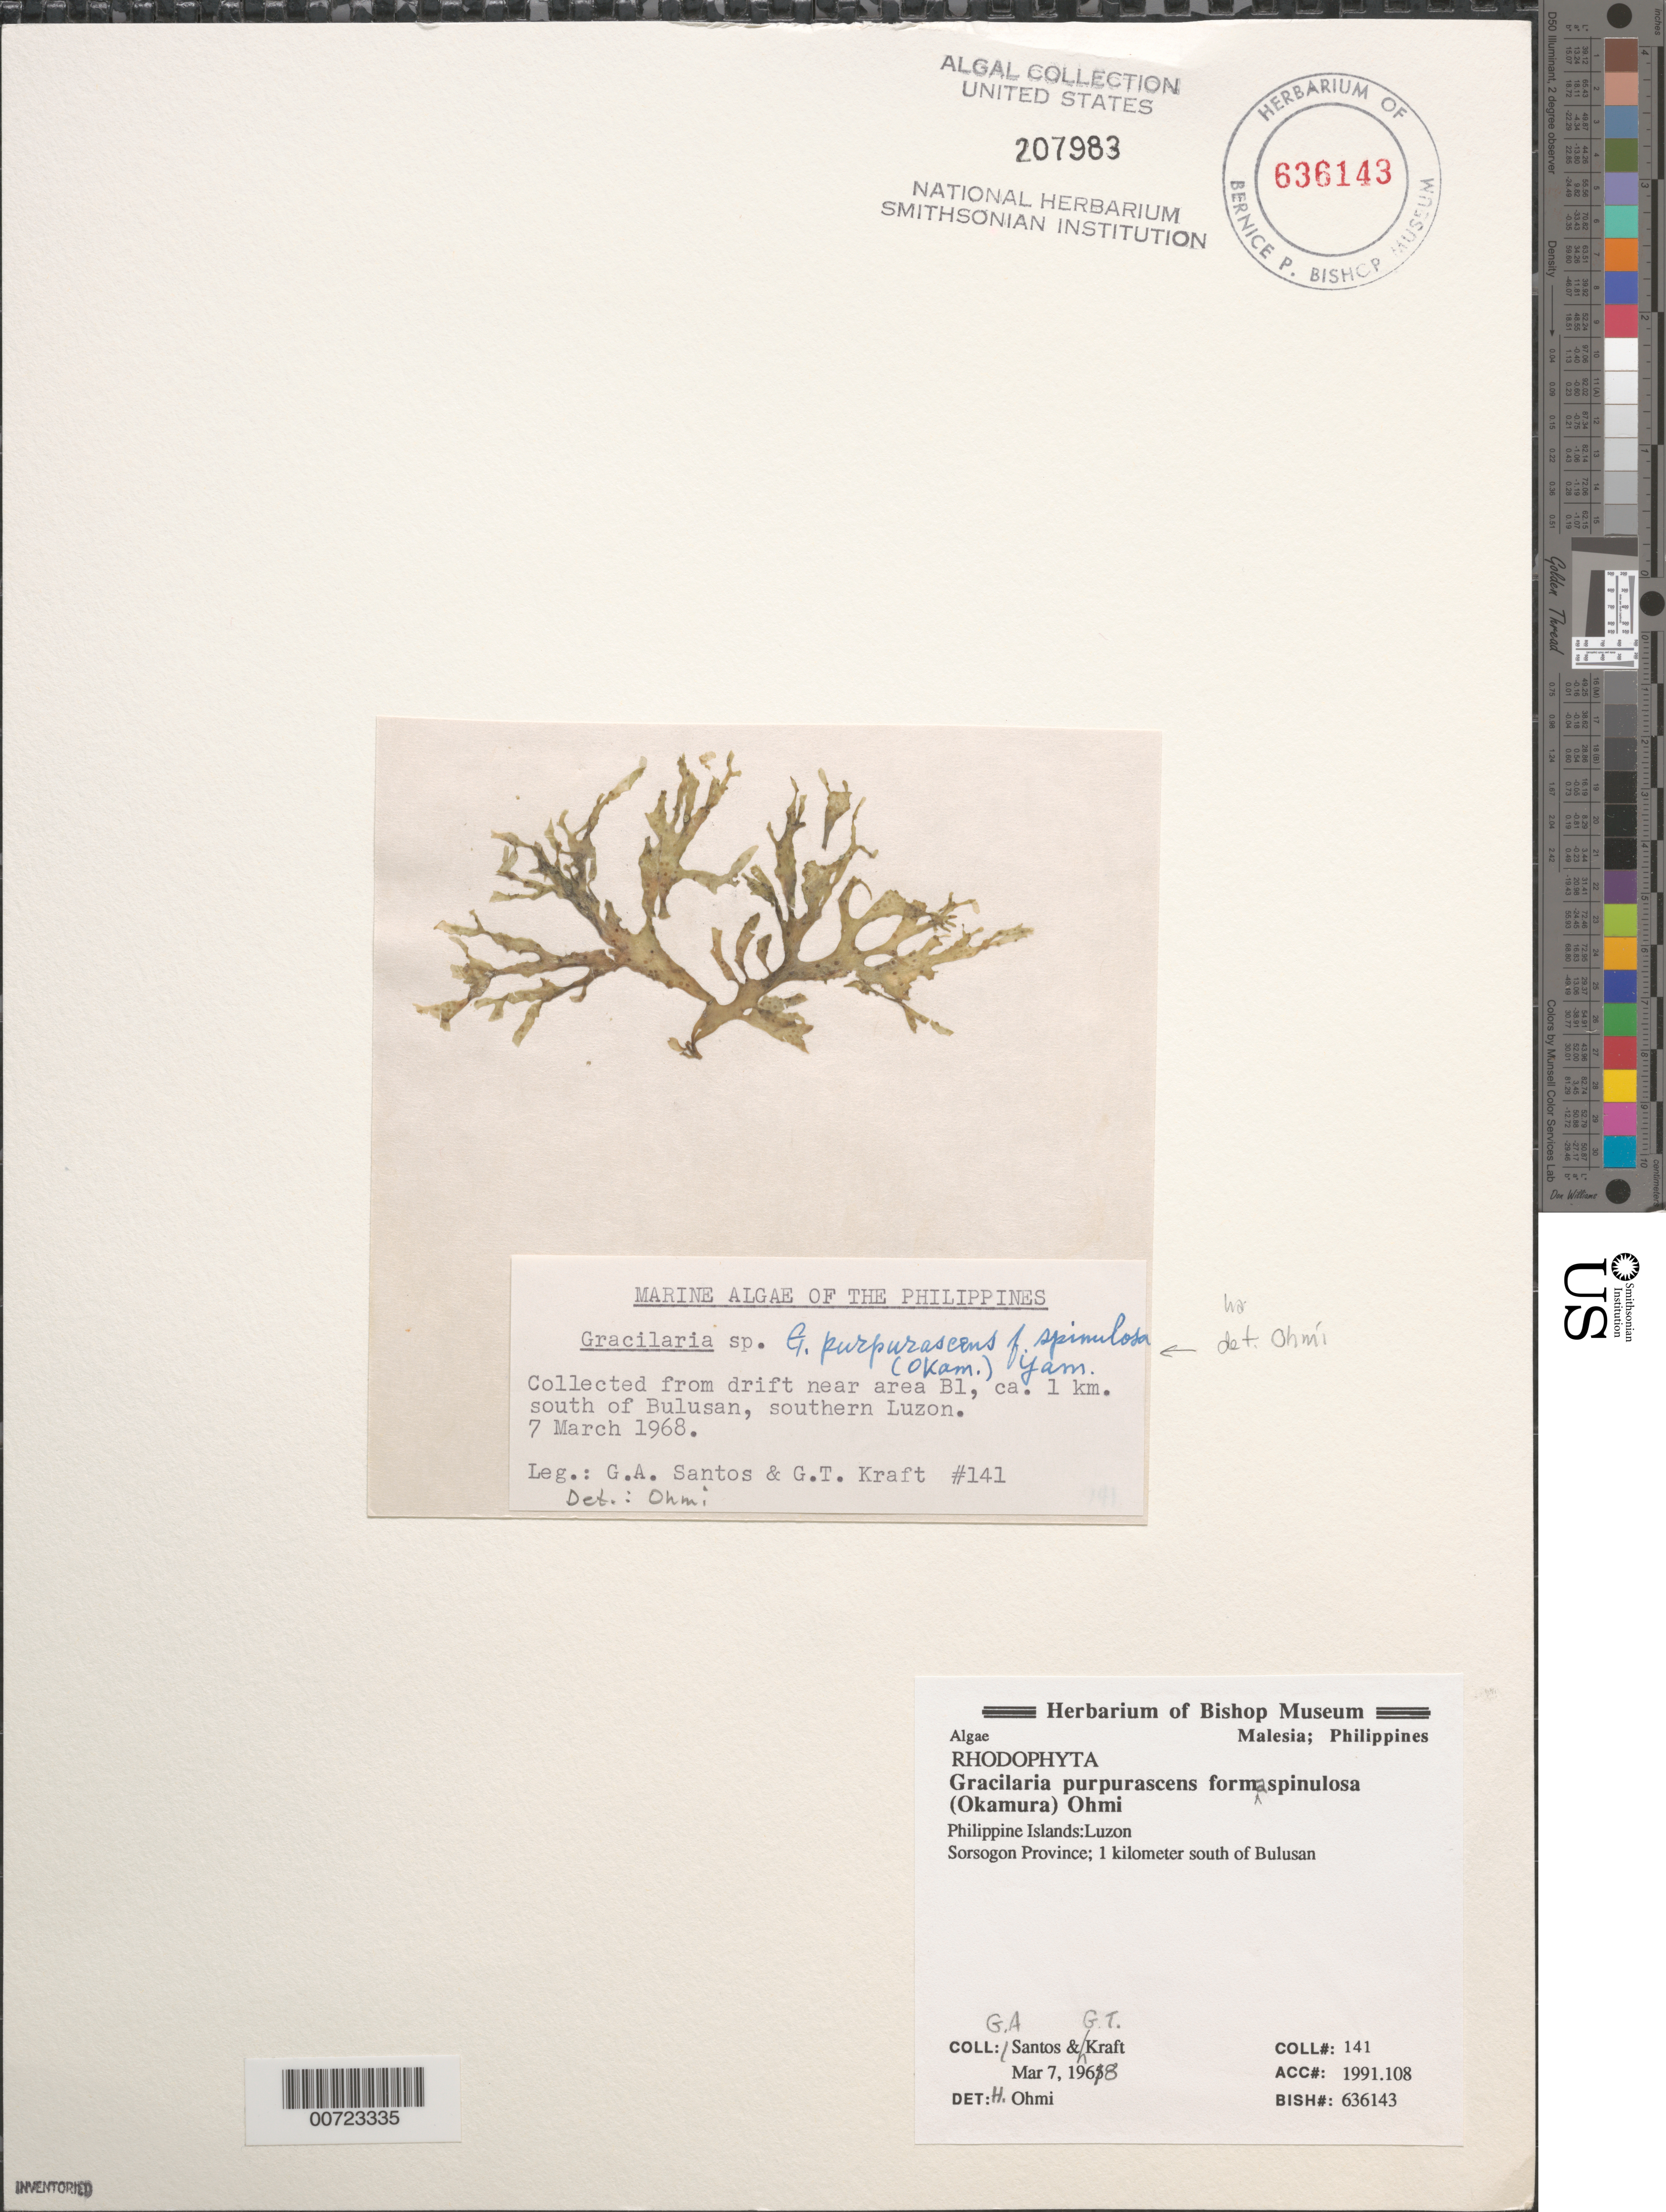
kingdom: Plantae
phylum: Rhodophyta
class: Florideophyceae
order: Gracilariales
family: Gracilariaceae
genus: Gracilaria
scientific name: Gracilaria purpurascens f. spinulosa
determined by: Ohmi, H.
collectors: G. Santos & G. T. Kraft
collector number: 141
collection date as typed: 07 Mar 1968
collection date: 1968-03-07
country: Philippines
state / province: Bicol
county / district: Sorsogon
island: Luzon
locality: Reef near area B1, ca. 1 km south of Bulusan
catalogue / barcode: US 207983